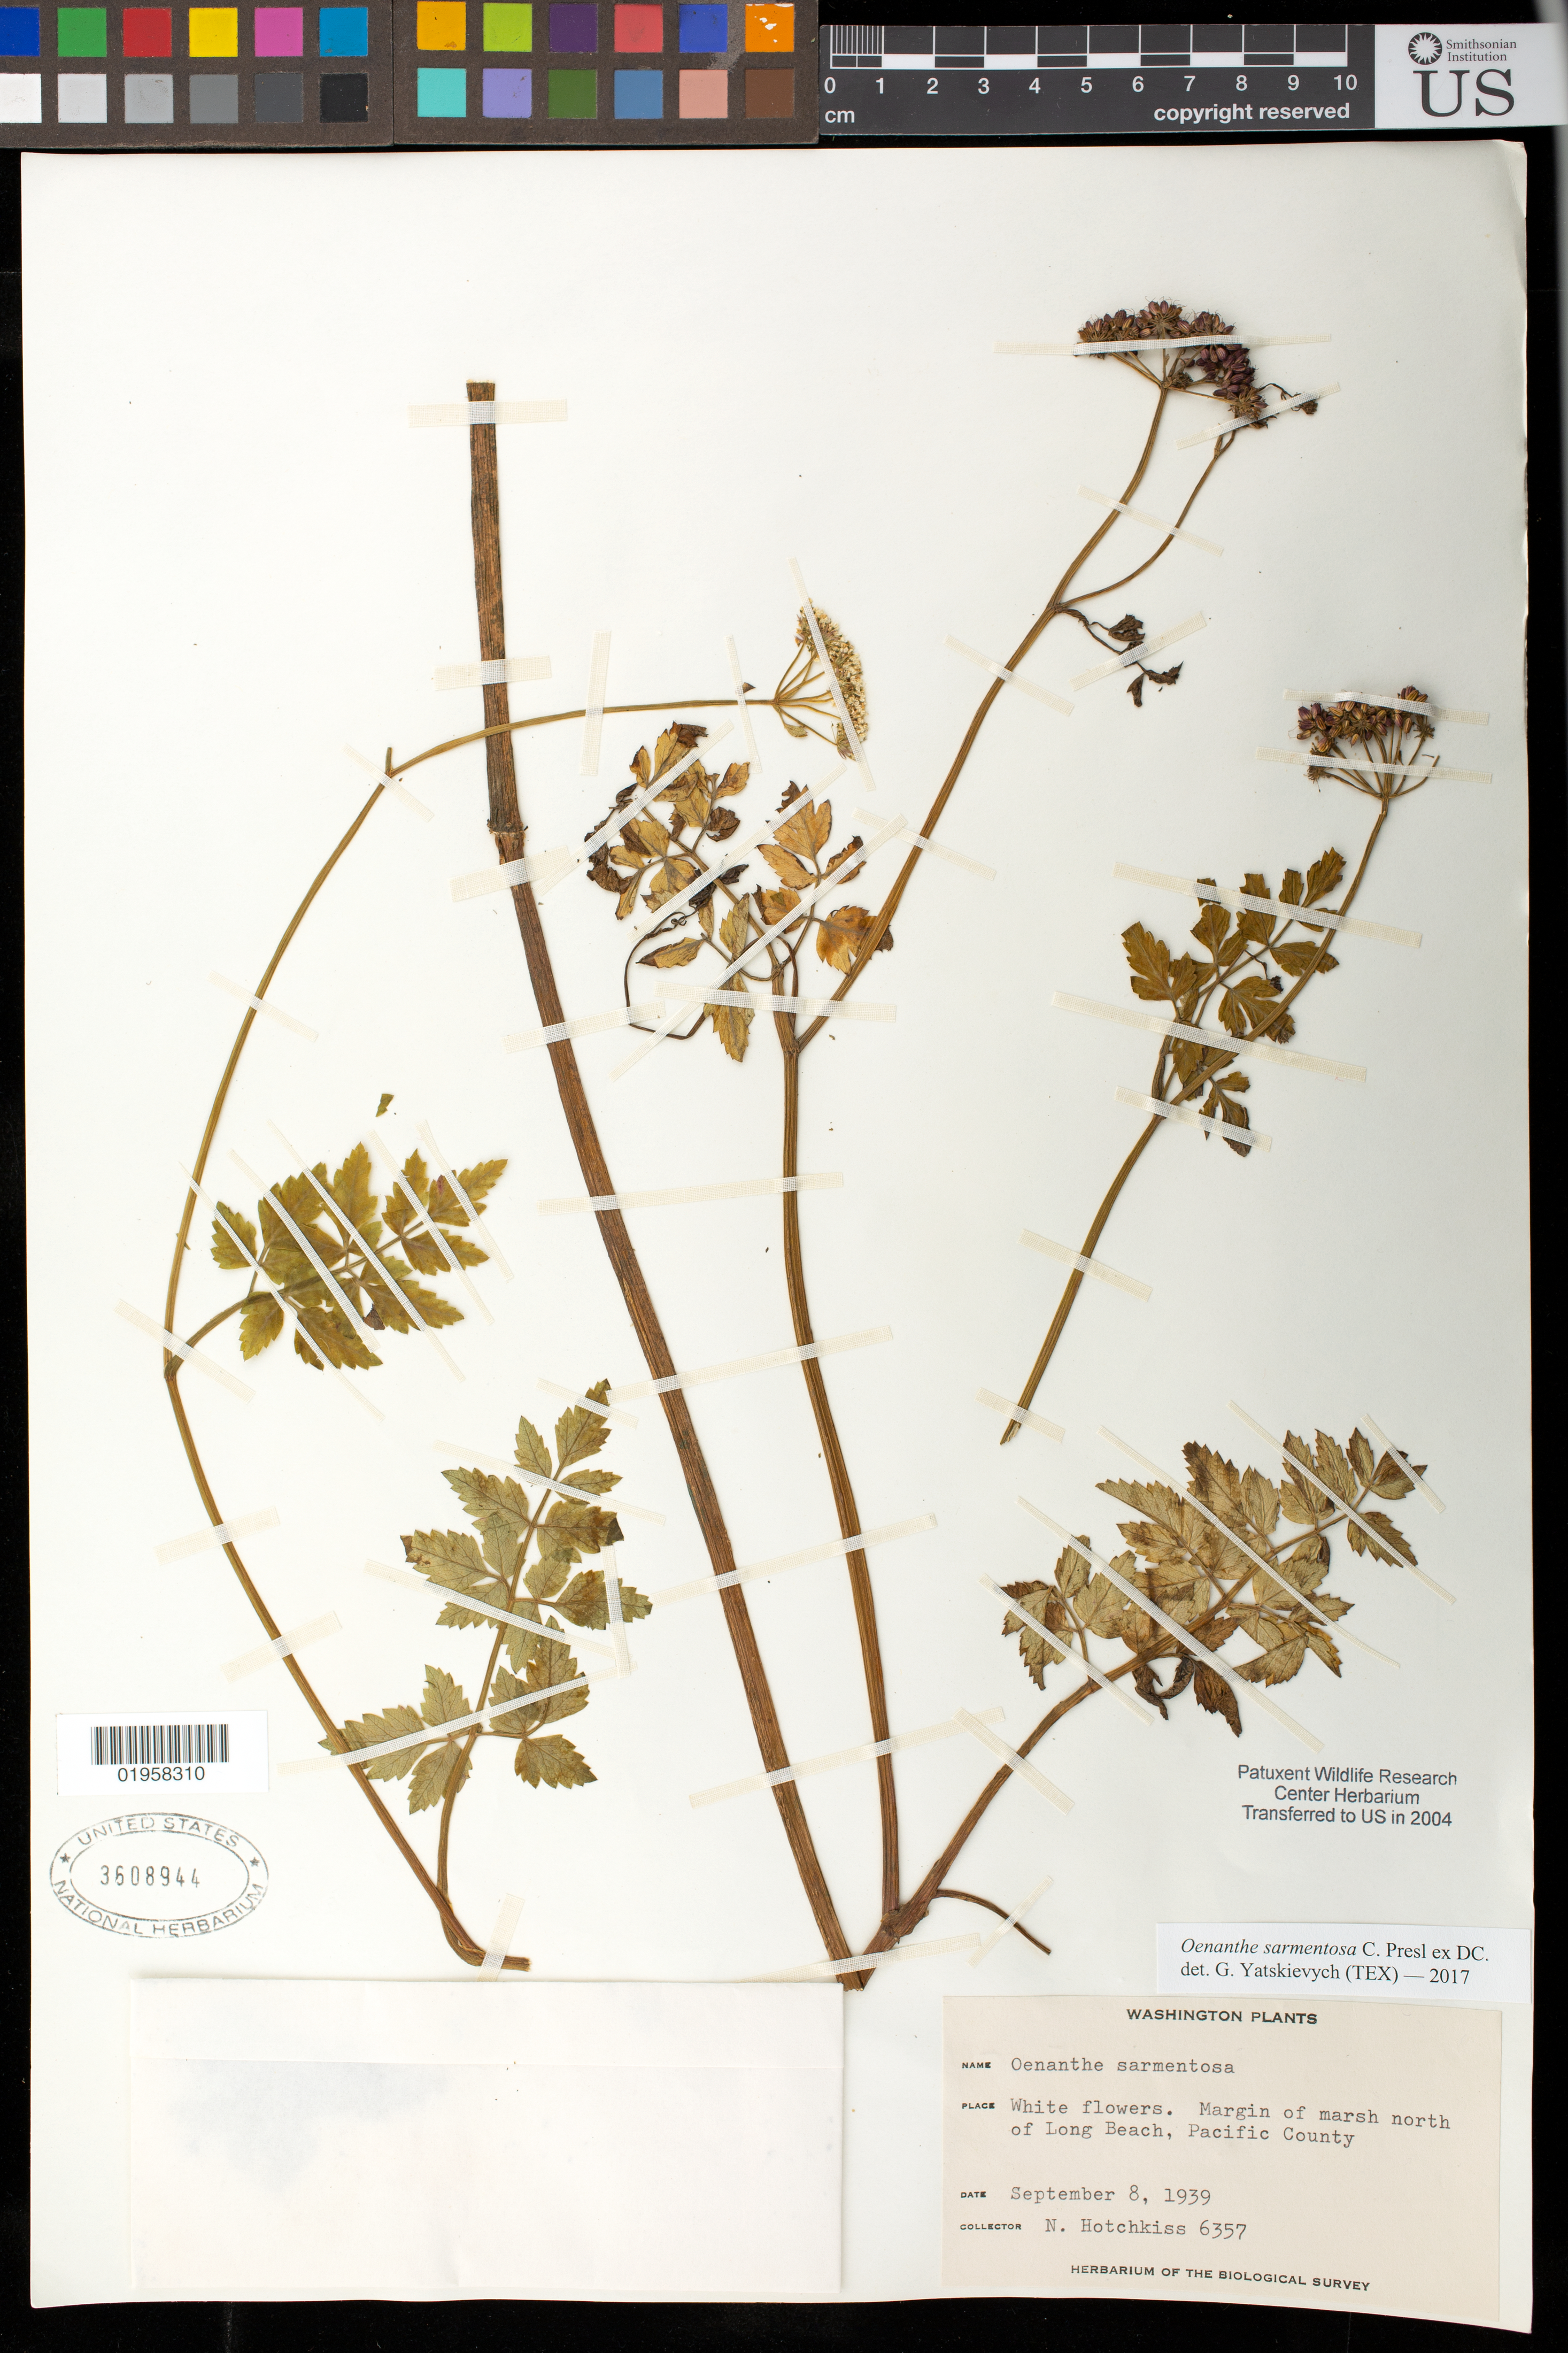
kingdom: Plantae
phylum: Tracheophyta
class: Magnoliopsida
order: Apiales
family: Apiaceae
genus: Oenanthe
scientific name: Oenanthe sarmentosa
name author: C. Presl ex DC.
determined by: Yatskievych, G. A.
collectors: N. Hotchkiss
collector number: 6357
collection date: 1939-09-08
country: United States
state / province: Washington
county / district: Pacific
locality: Long Beach, marsh N of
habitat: Margin of marsh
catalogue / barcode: US 3608944